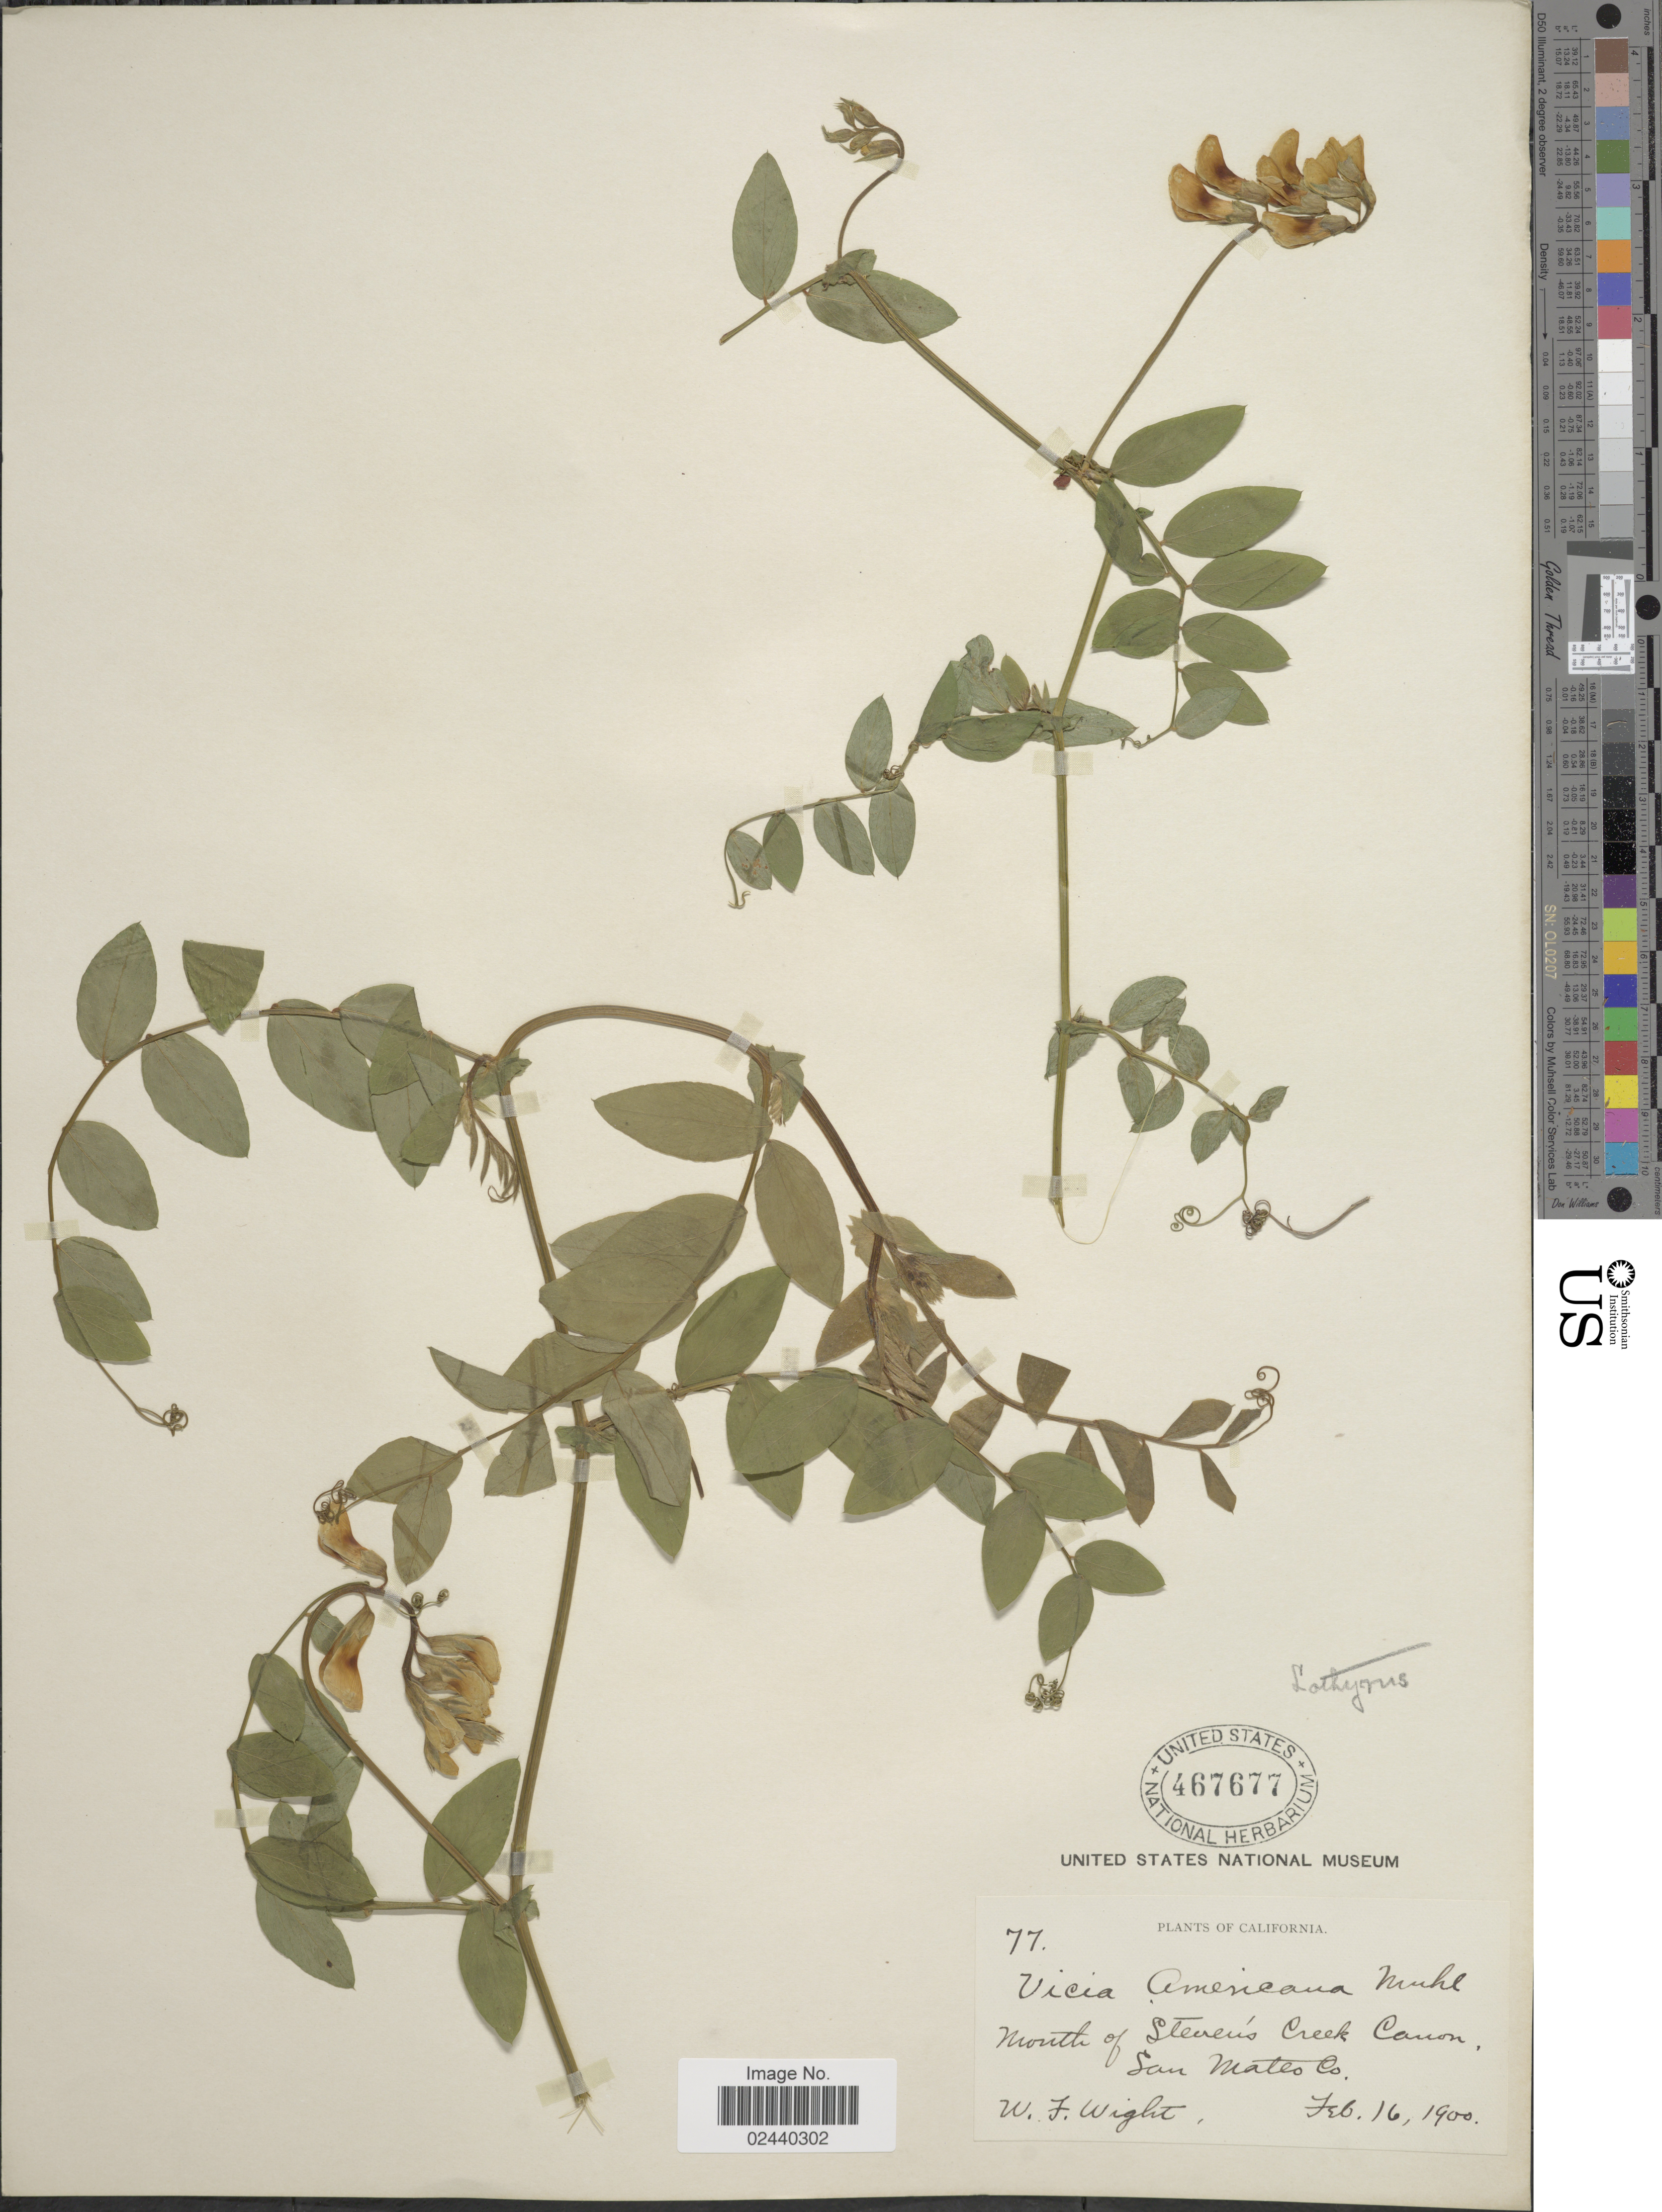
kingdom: Plantae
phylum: Tracheophyta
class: Magnoliopsida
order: Fabales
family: Fabaceae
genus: Lathyrus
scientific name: Lathyrus bolanderi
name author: S. Watson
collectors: W. F. Wright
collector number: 77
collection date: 1900-02-16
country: United States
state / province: California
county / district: San Mateo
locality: Mouth of Steven's Creek Canon, San Mateo Co.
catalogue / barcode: US 467677